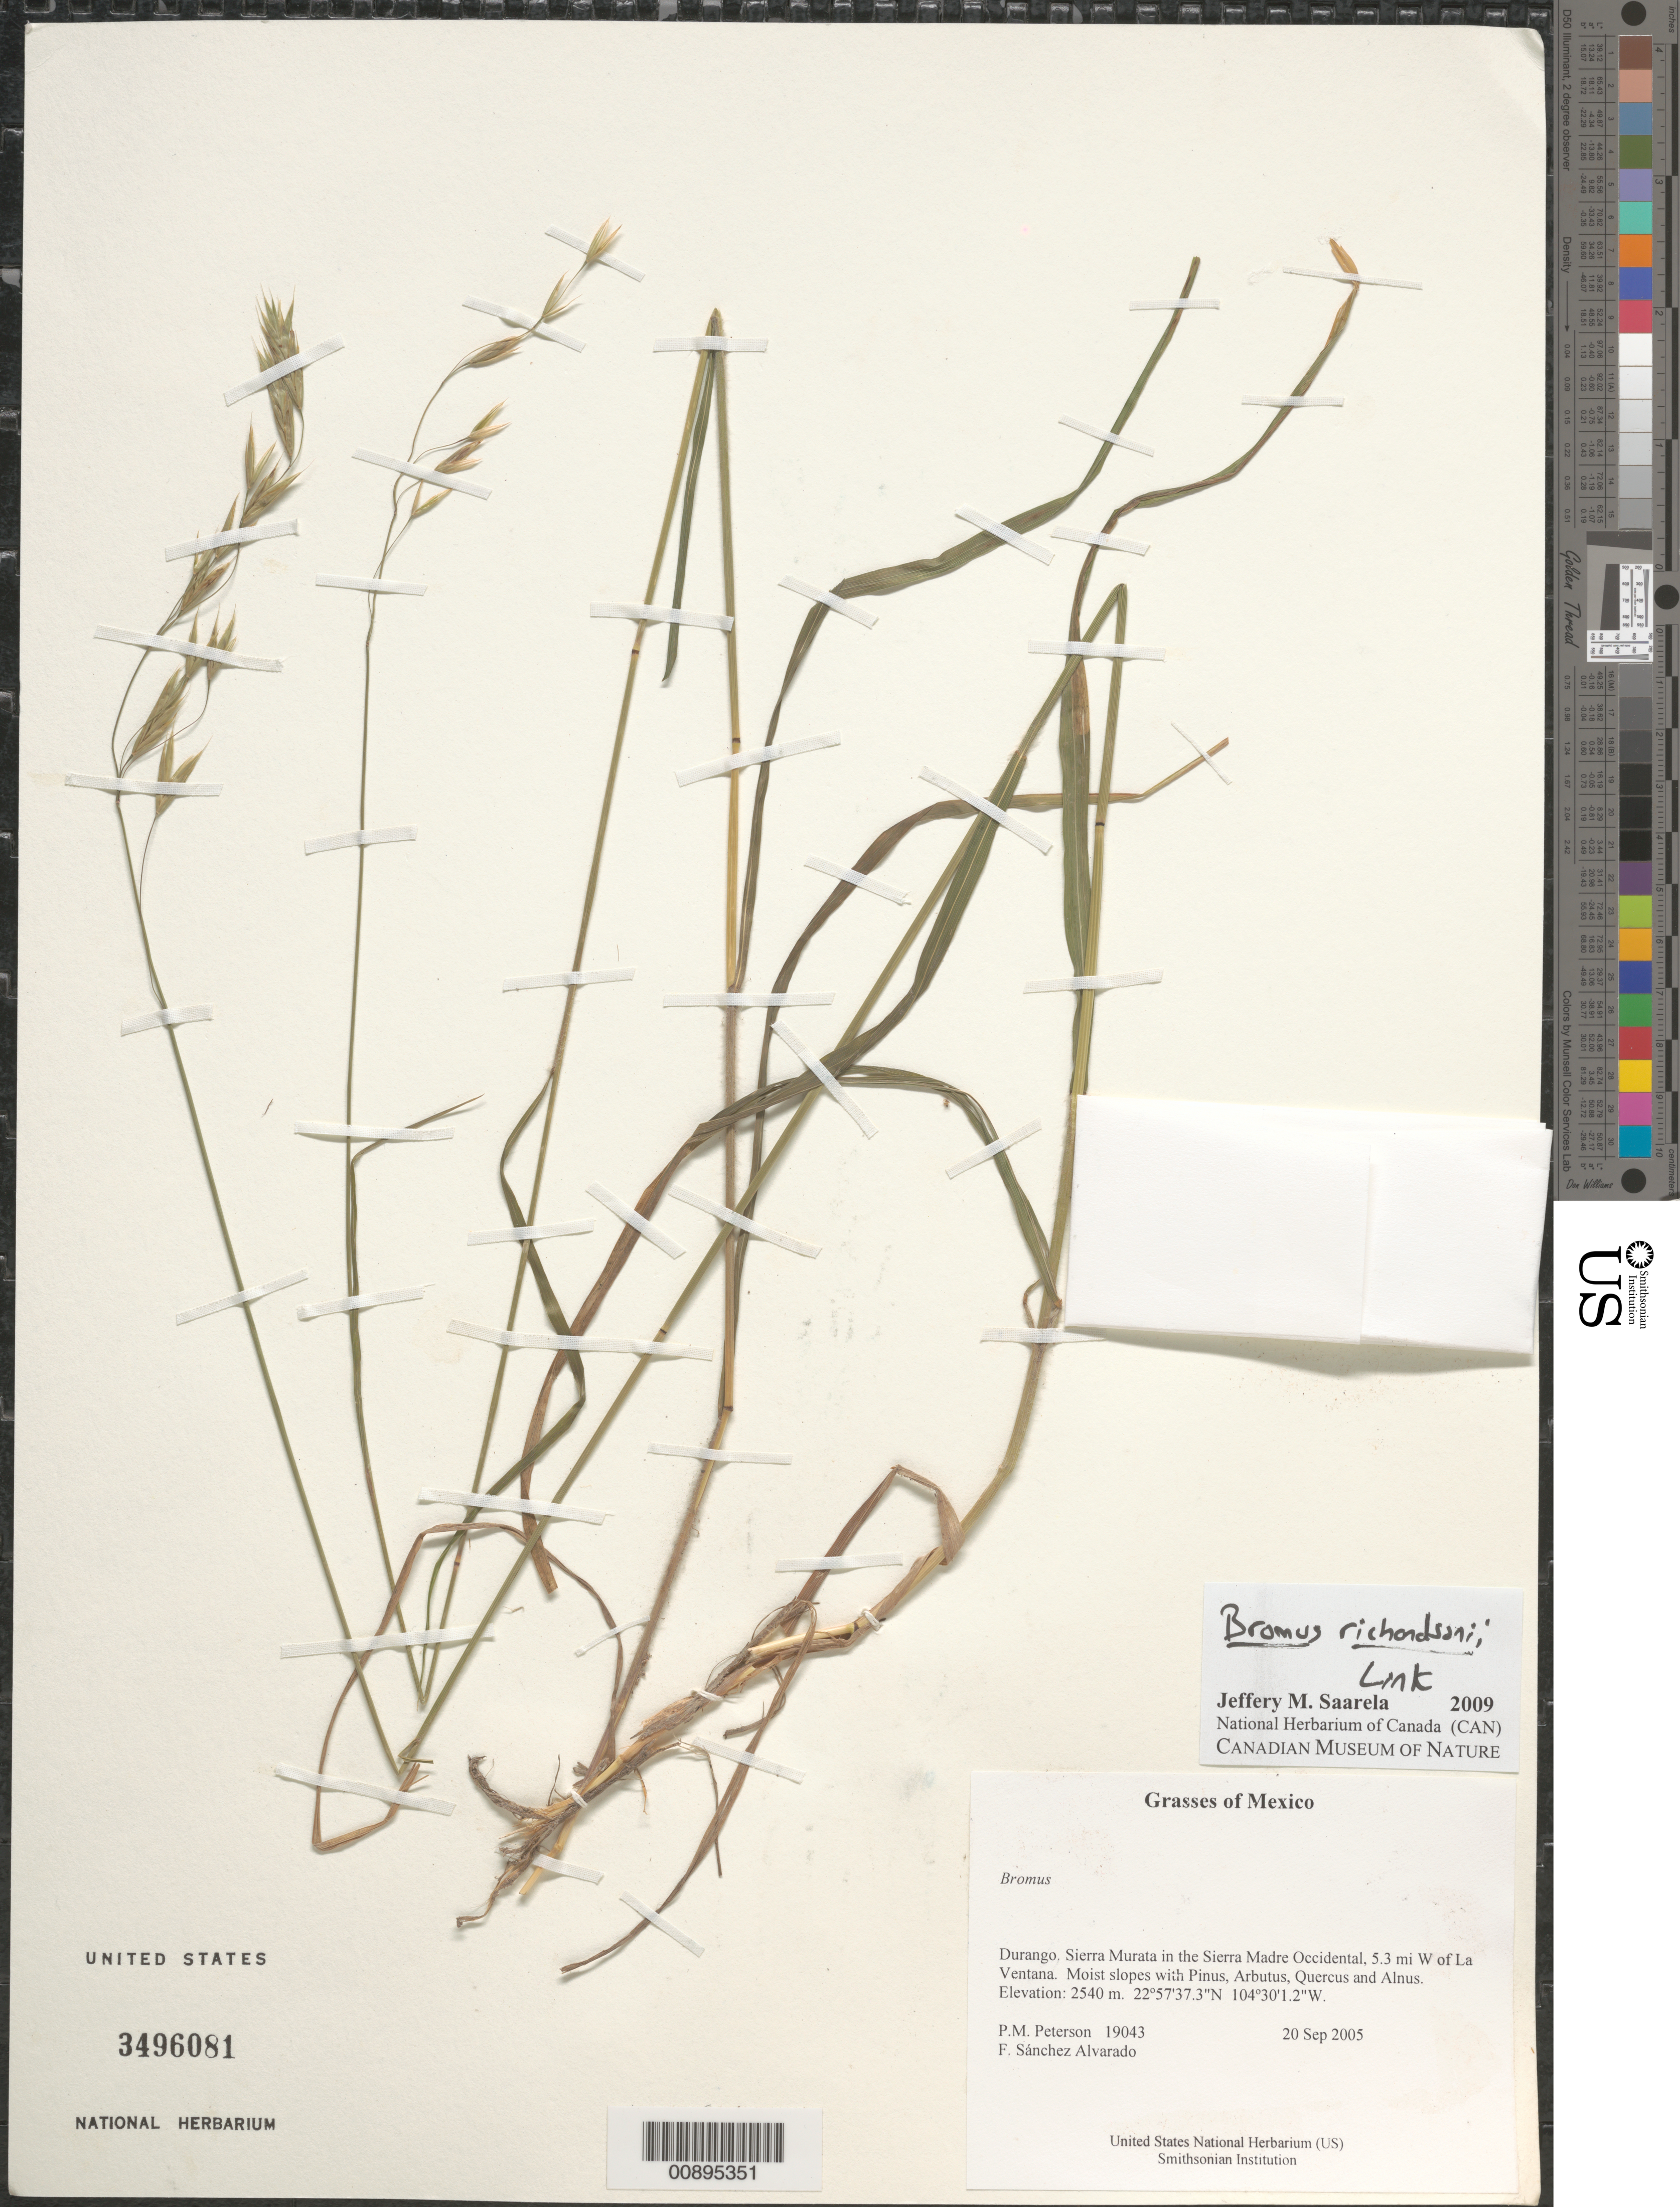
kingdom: Plantae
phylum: Tracheophyta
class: Liliopsida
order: Poales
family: Poaceae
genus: Bromus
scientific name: Bromus richardsonii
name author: Link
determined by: Saarela, J. M., (CAN), Canadian Museum of Nature (CANADA)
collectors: P. M. Peterson & F. Sánchez Alvarado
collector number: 19043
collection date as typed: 20 Sep 2005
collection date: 2005-09-20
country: Mexico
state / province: Durango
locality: Sierra Murata in the Sierra Madre Occidental, 5.3 mi W of La Ventana. Moist slopes with Pinus, Arbutus, Quercus and Alnus.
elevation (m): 2540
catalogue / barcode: US 3496081